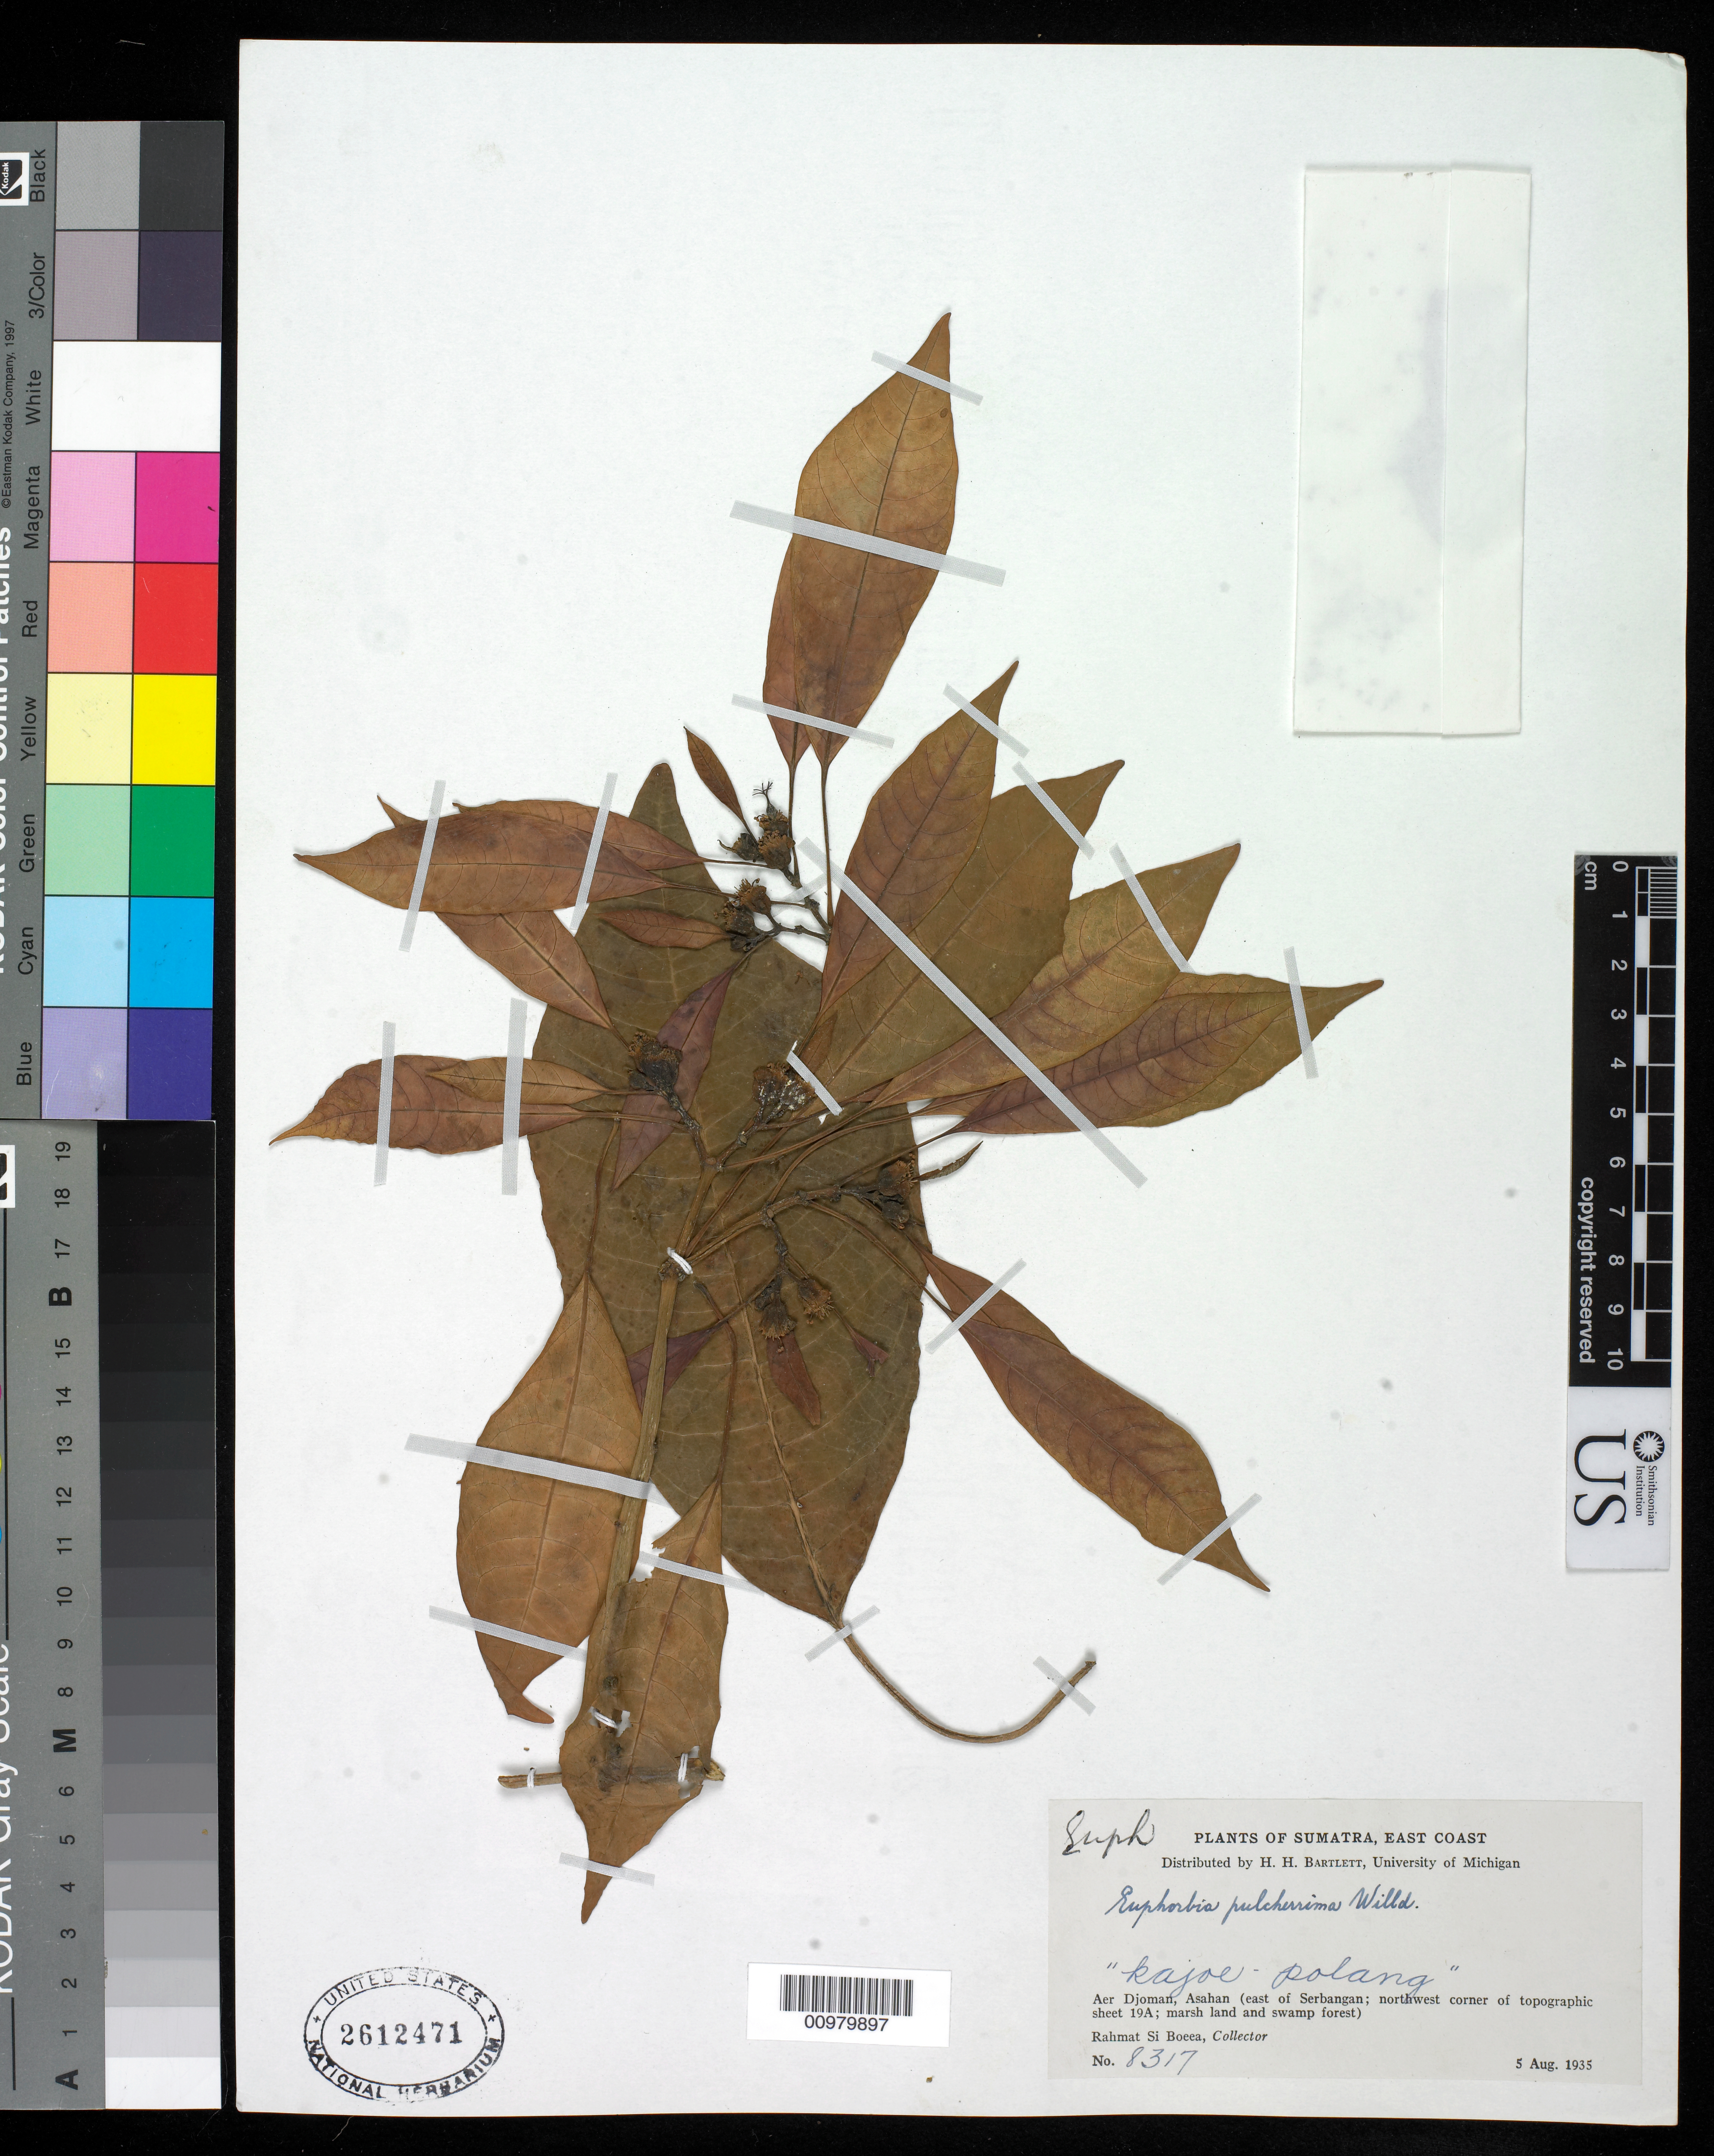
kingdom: Plantae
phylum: Tracheophyta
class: Magnoliopsida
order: Malpighiales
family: Euphorbiaceae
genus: Euphorbia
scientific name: Euphorbia pulcherrima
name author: Willd. ex Klotzsch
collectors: Rahmat Si Boeea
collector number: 8317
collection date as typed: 05 Aug 1935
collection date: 1935-08-05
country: Indonesia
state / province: Sumatra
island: Sumatra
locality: Sumatra, East Coast, Asahan (east of Servangan) Aer Djoman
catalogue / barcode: US 2612471